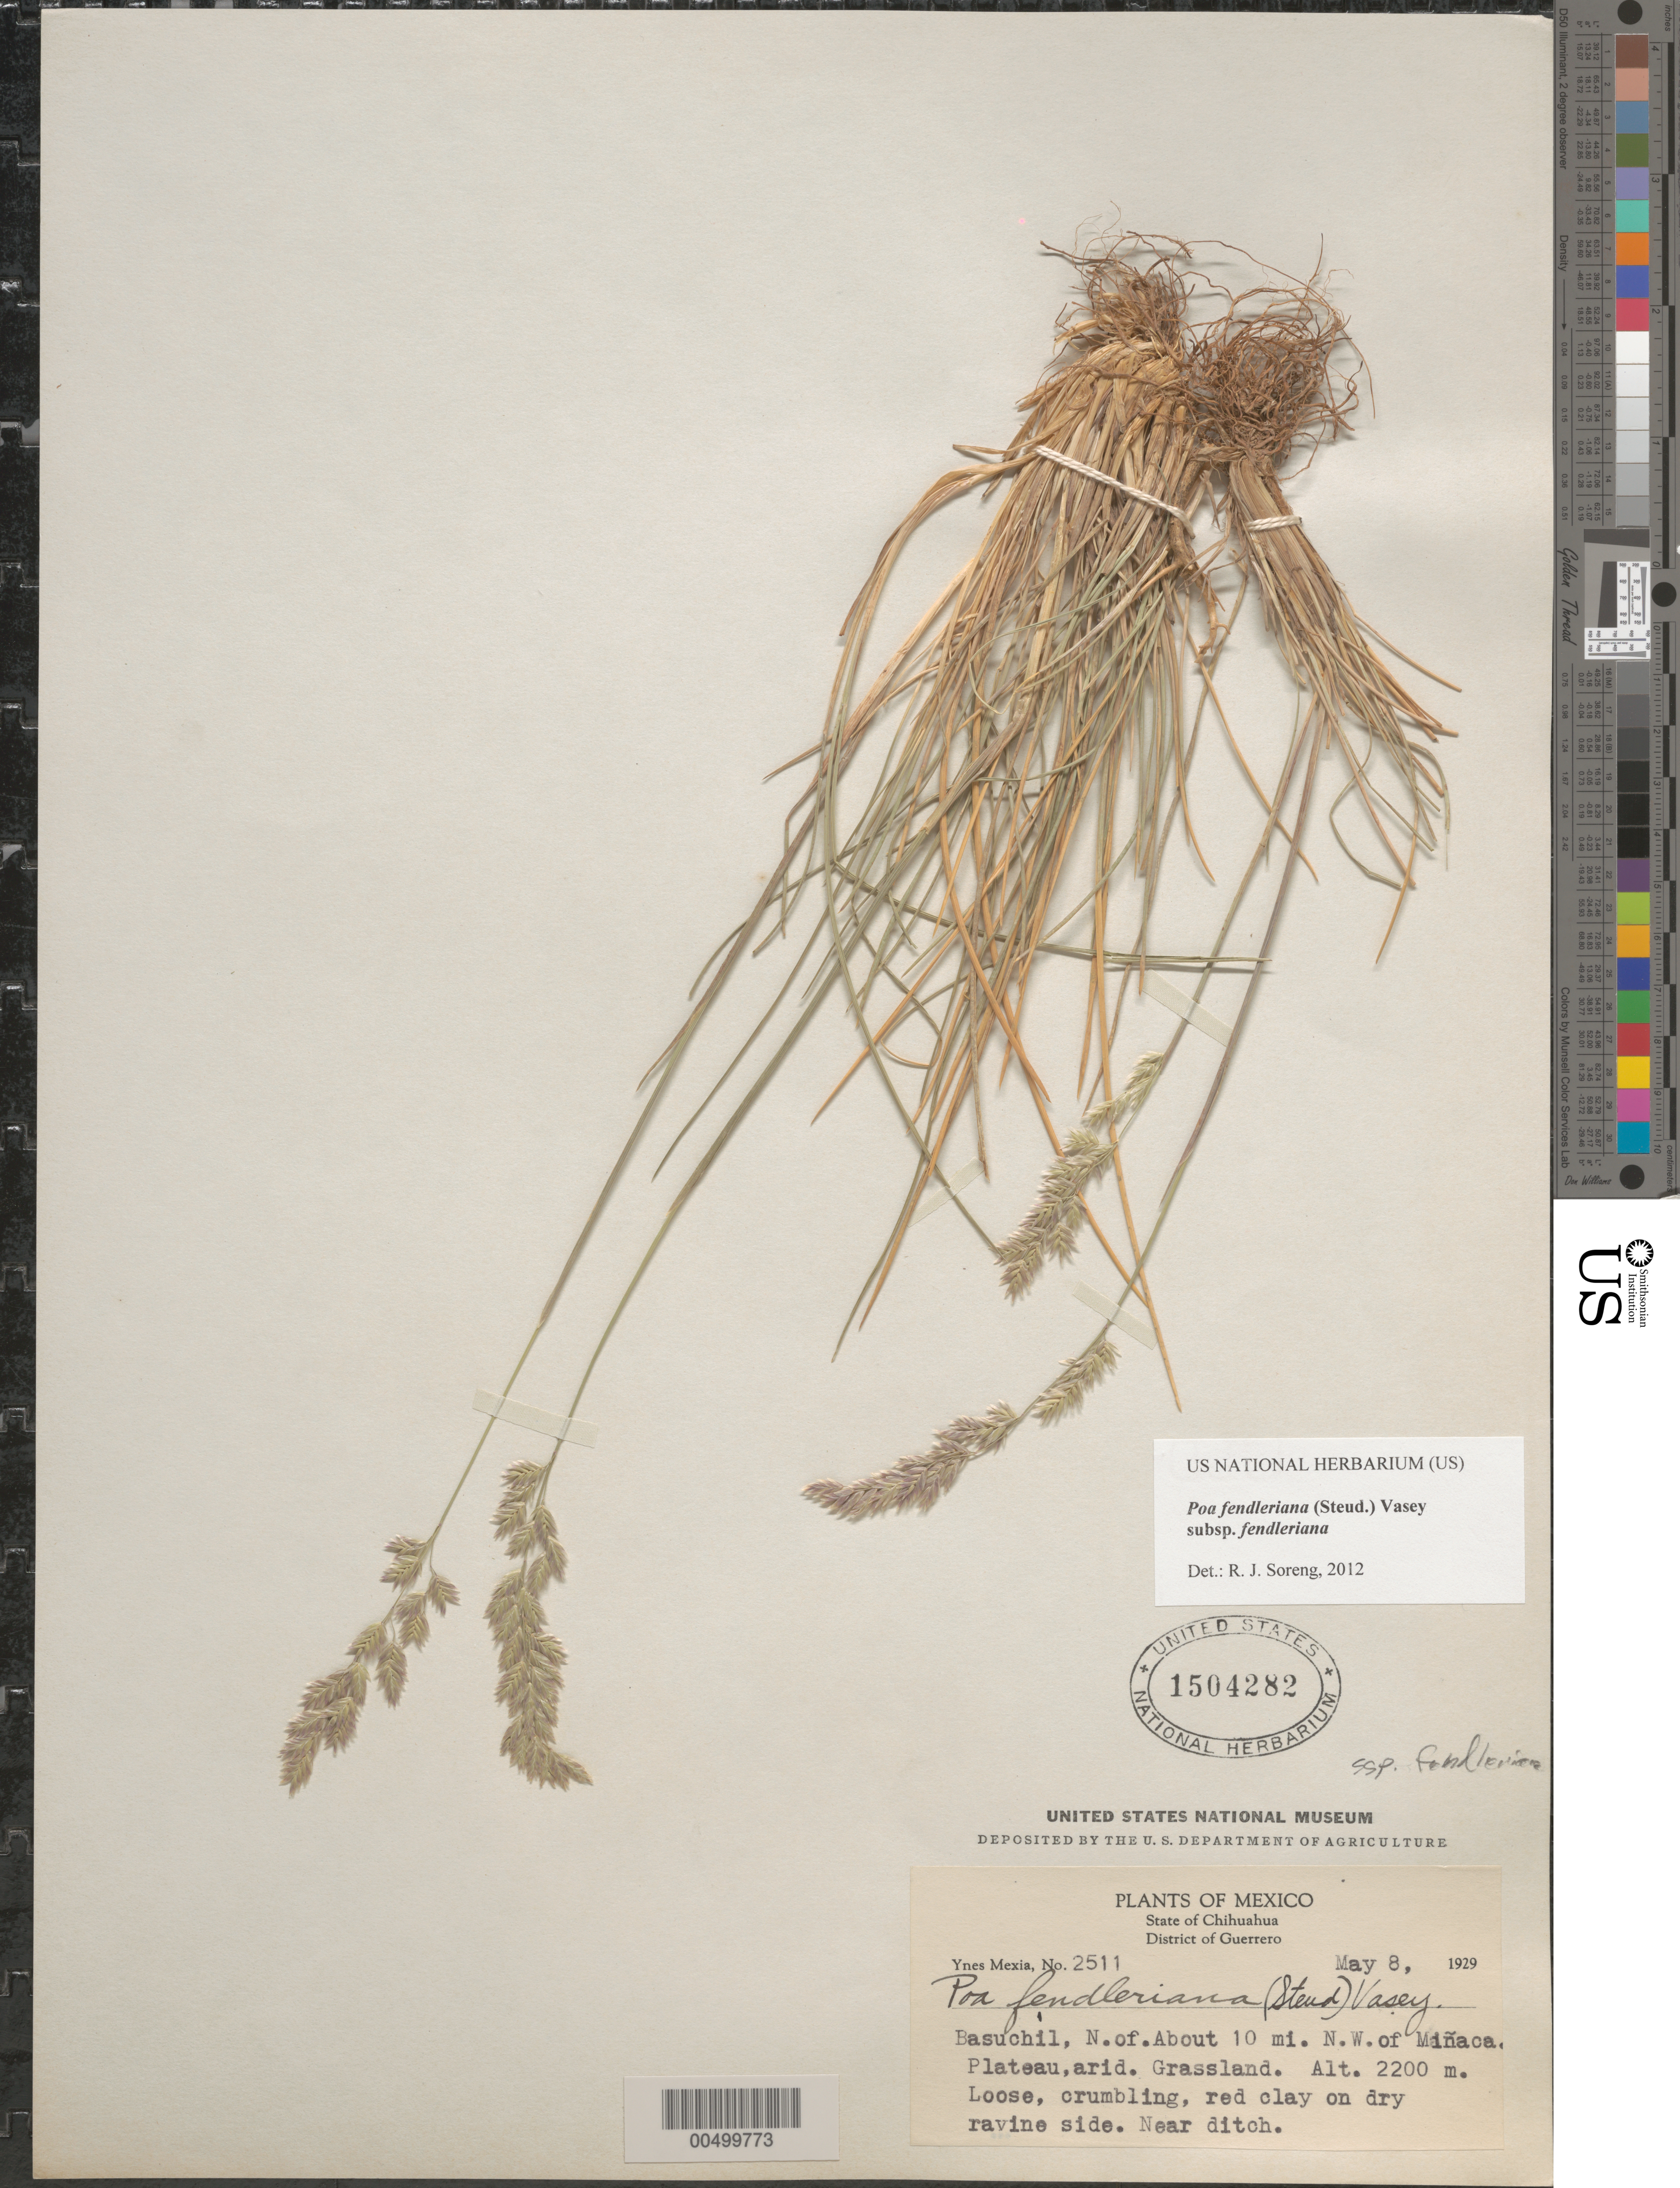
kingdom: Plantae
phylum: Tracheophyta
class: Liliopsida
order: Poales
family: Poaceae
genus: Poa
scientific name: Poa fendleriana subsp. fendleriana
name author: (Steud.) Vasey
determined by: Soreng, Robert J., Research Associate (BOT), Smithsonian Institution - National Museum of Natural History (UNITED STATES)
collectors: Y. Mexia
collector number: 2511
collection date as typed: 8 May 1929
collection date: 1929-05-08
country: Mexico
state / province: Chihuahua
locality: Guerrero Dist, N of Basuchil, ca 10 mi NW of Miñaca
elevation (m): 2200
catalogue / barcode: US 1504282